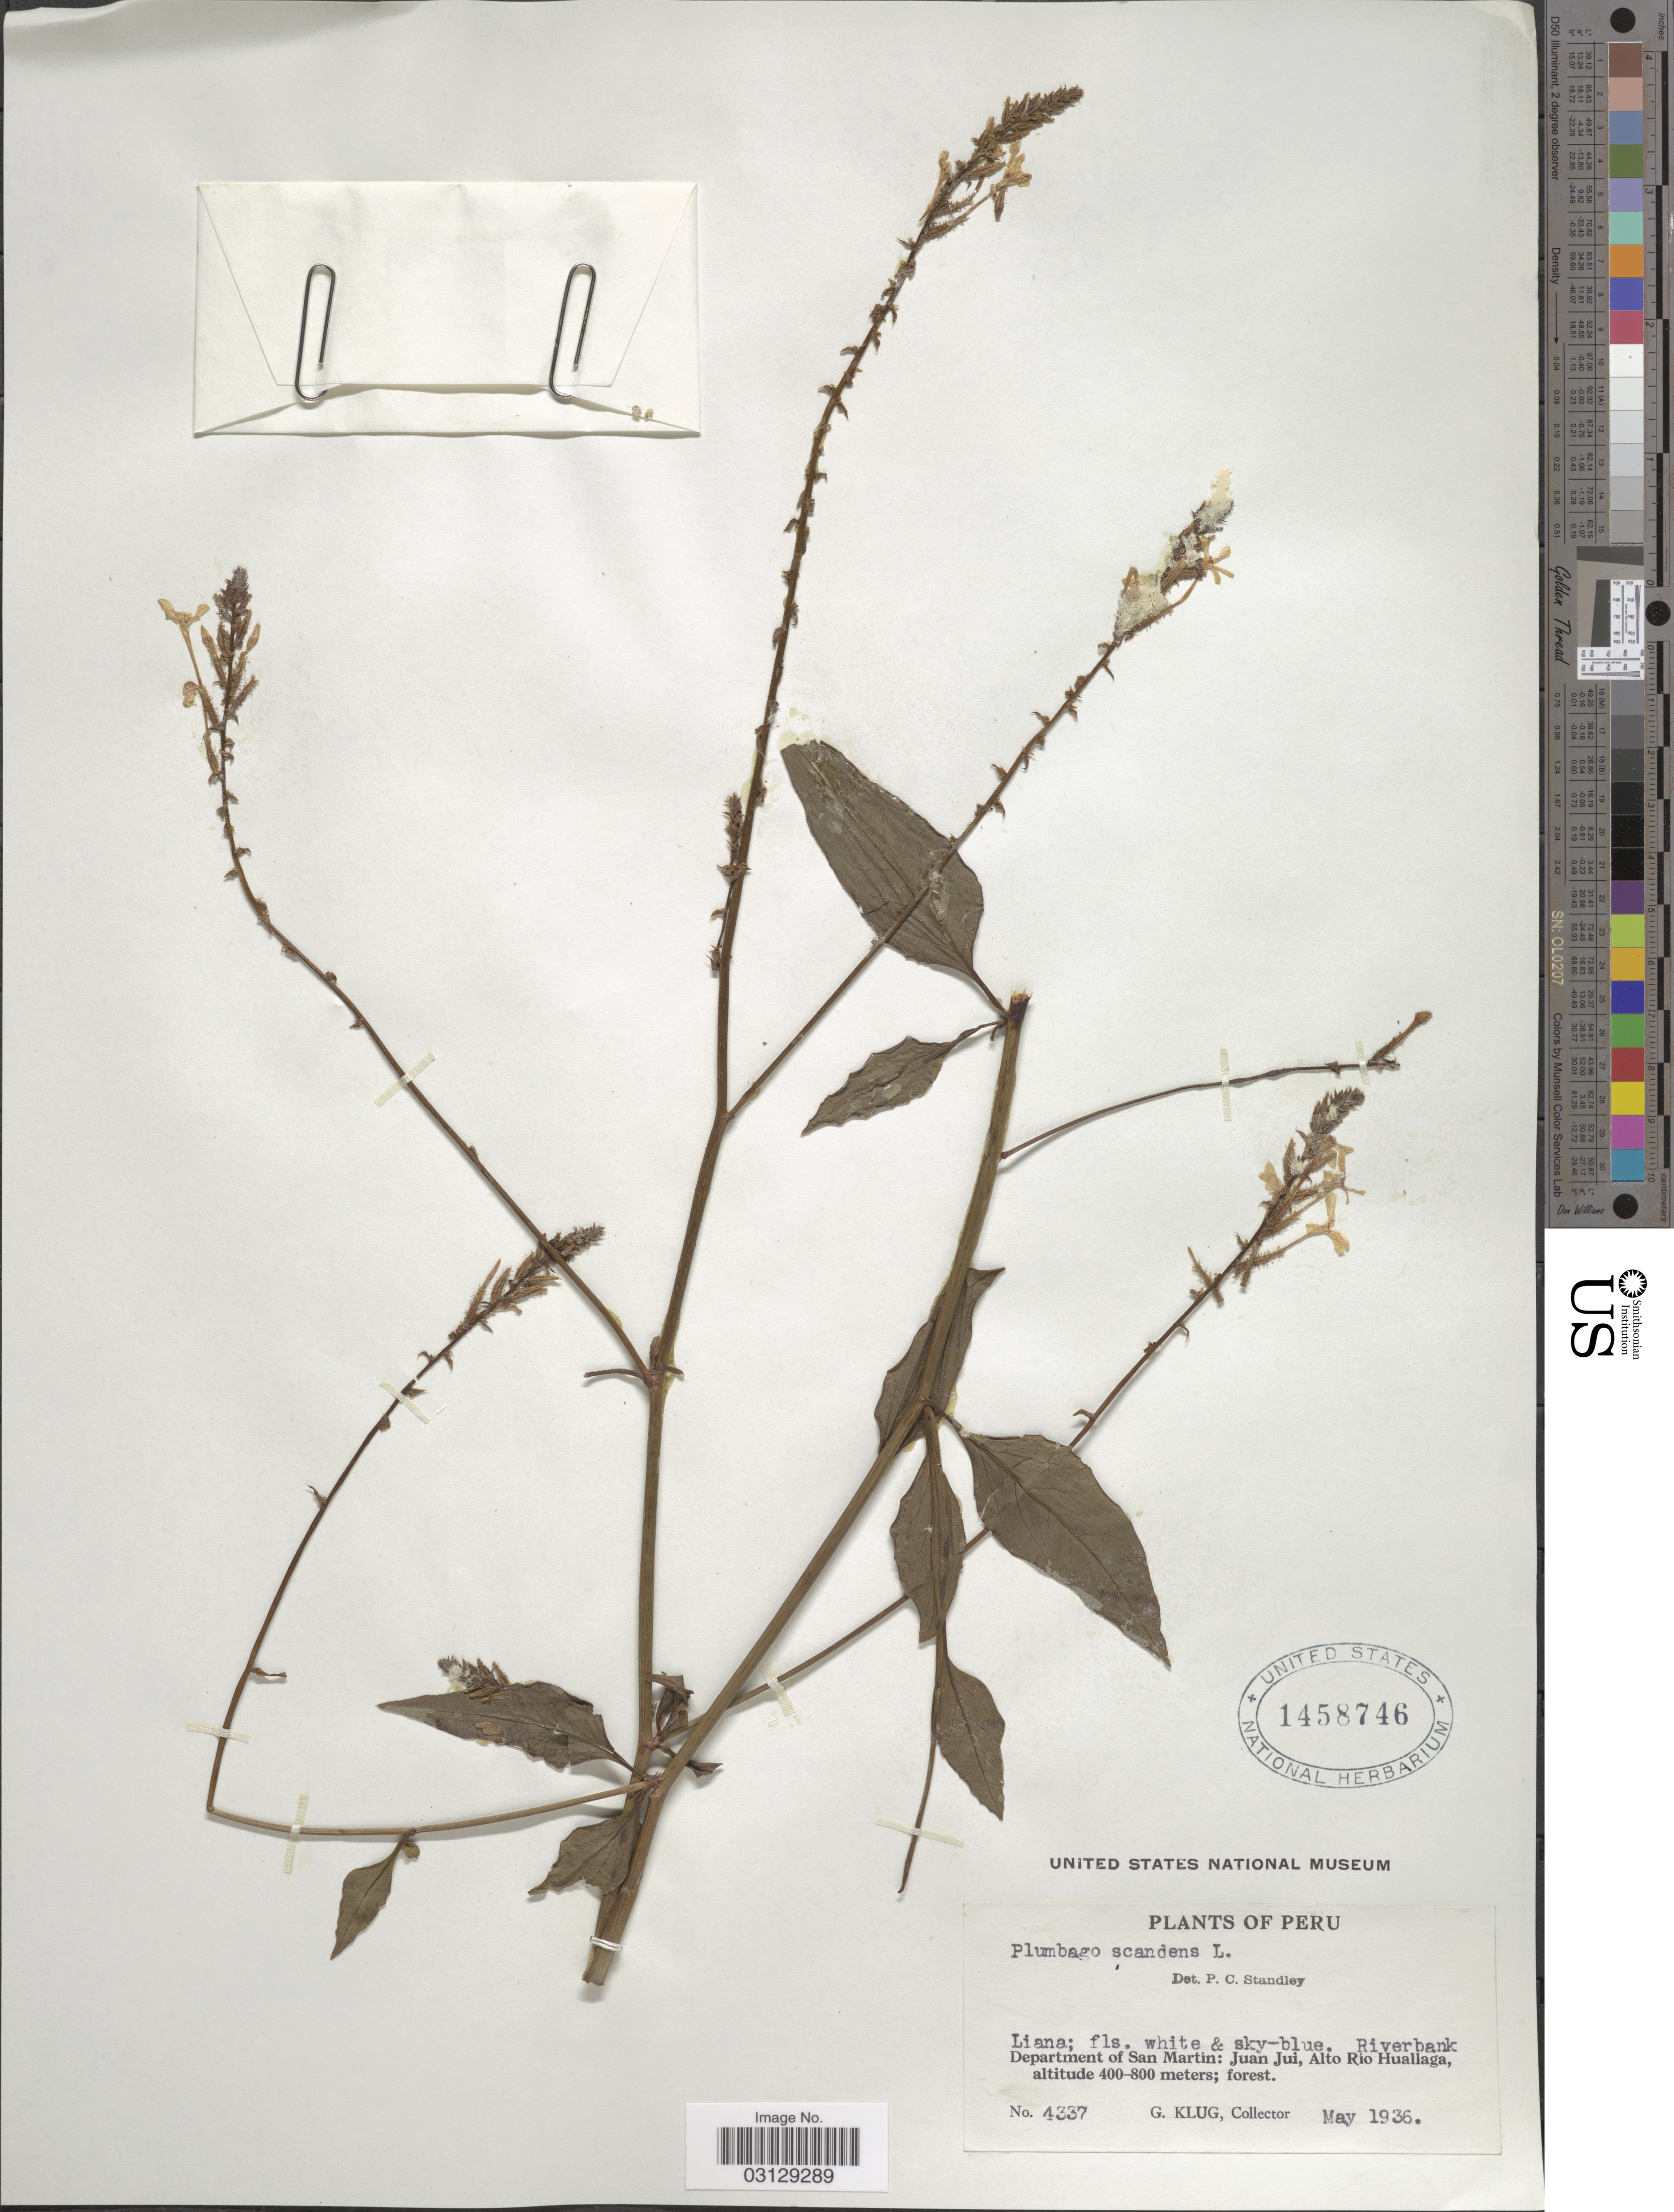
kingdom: Plantae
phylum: Tracheophyta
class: Magnoliopsida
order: Caryophyllales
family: Plumbaginaceae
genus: Plumbago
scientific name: Plumbago scandens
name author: L.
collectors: G. Klug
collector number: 4337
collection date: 1936-05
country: Peru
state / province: San Martín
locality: Department of San Martín: Juan Jui, Alto Río Huallaga.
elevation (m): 400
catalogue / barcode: US 1458746